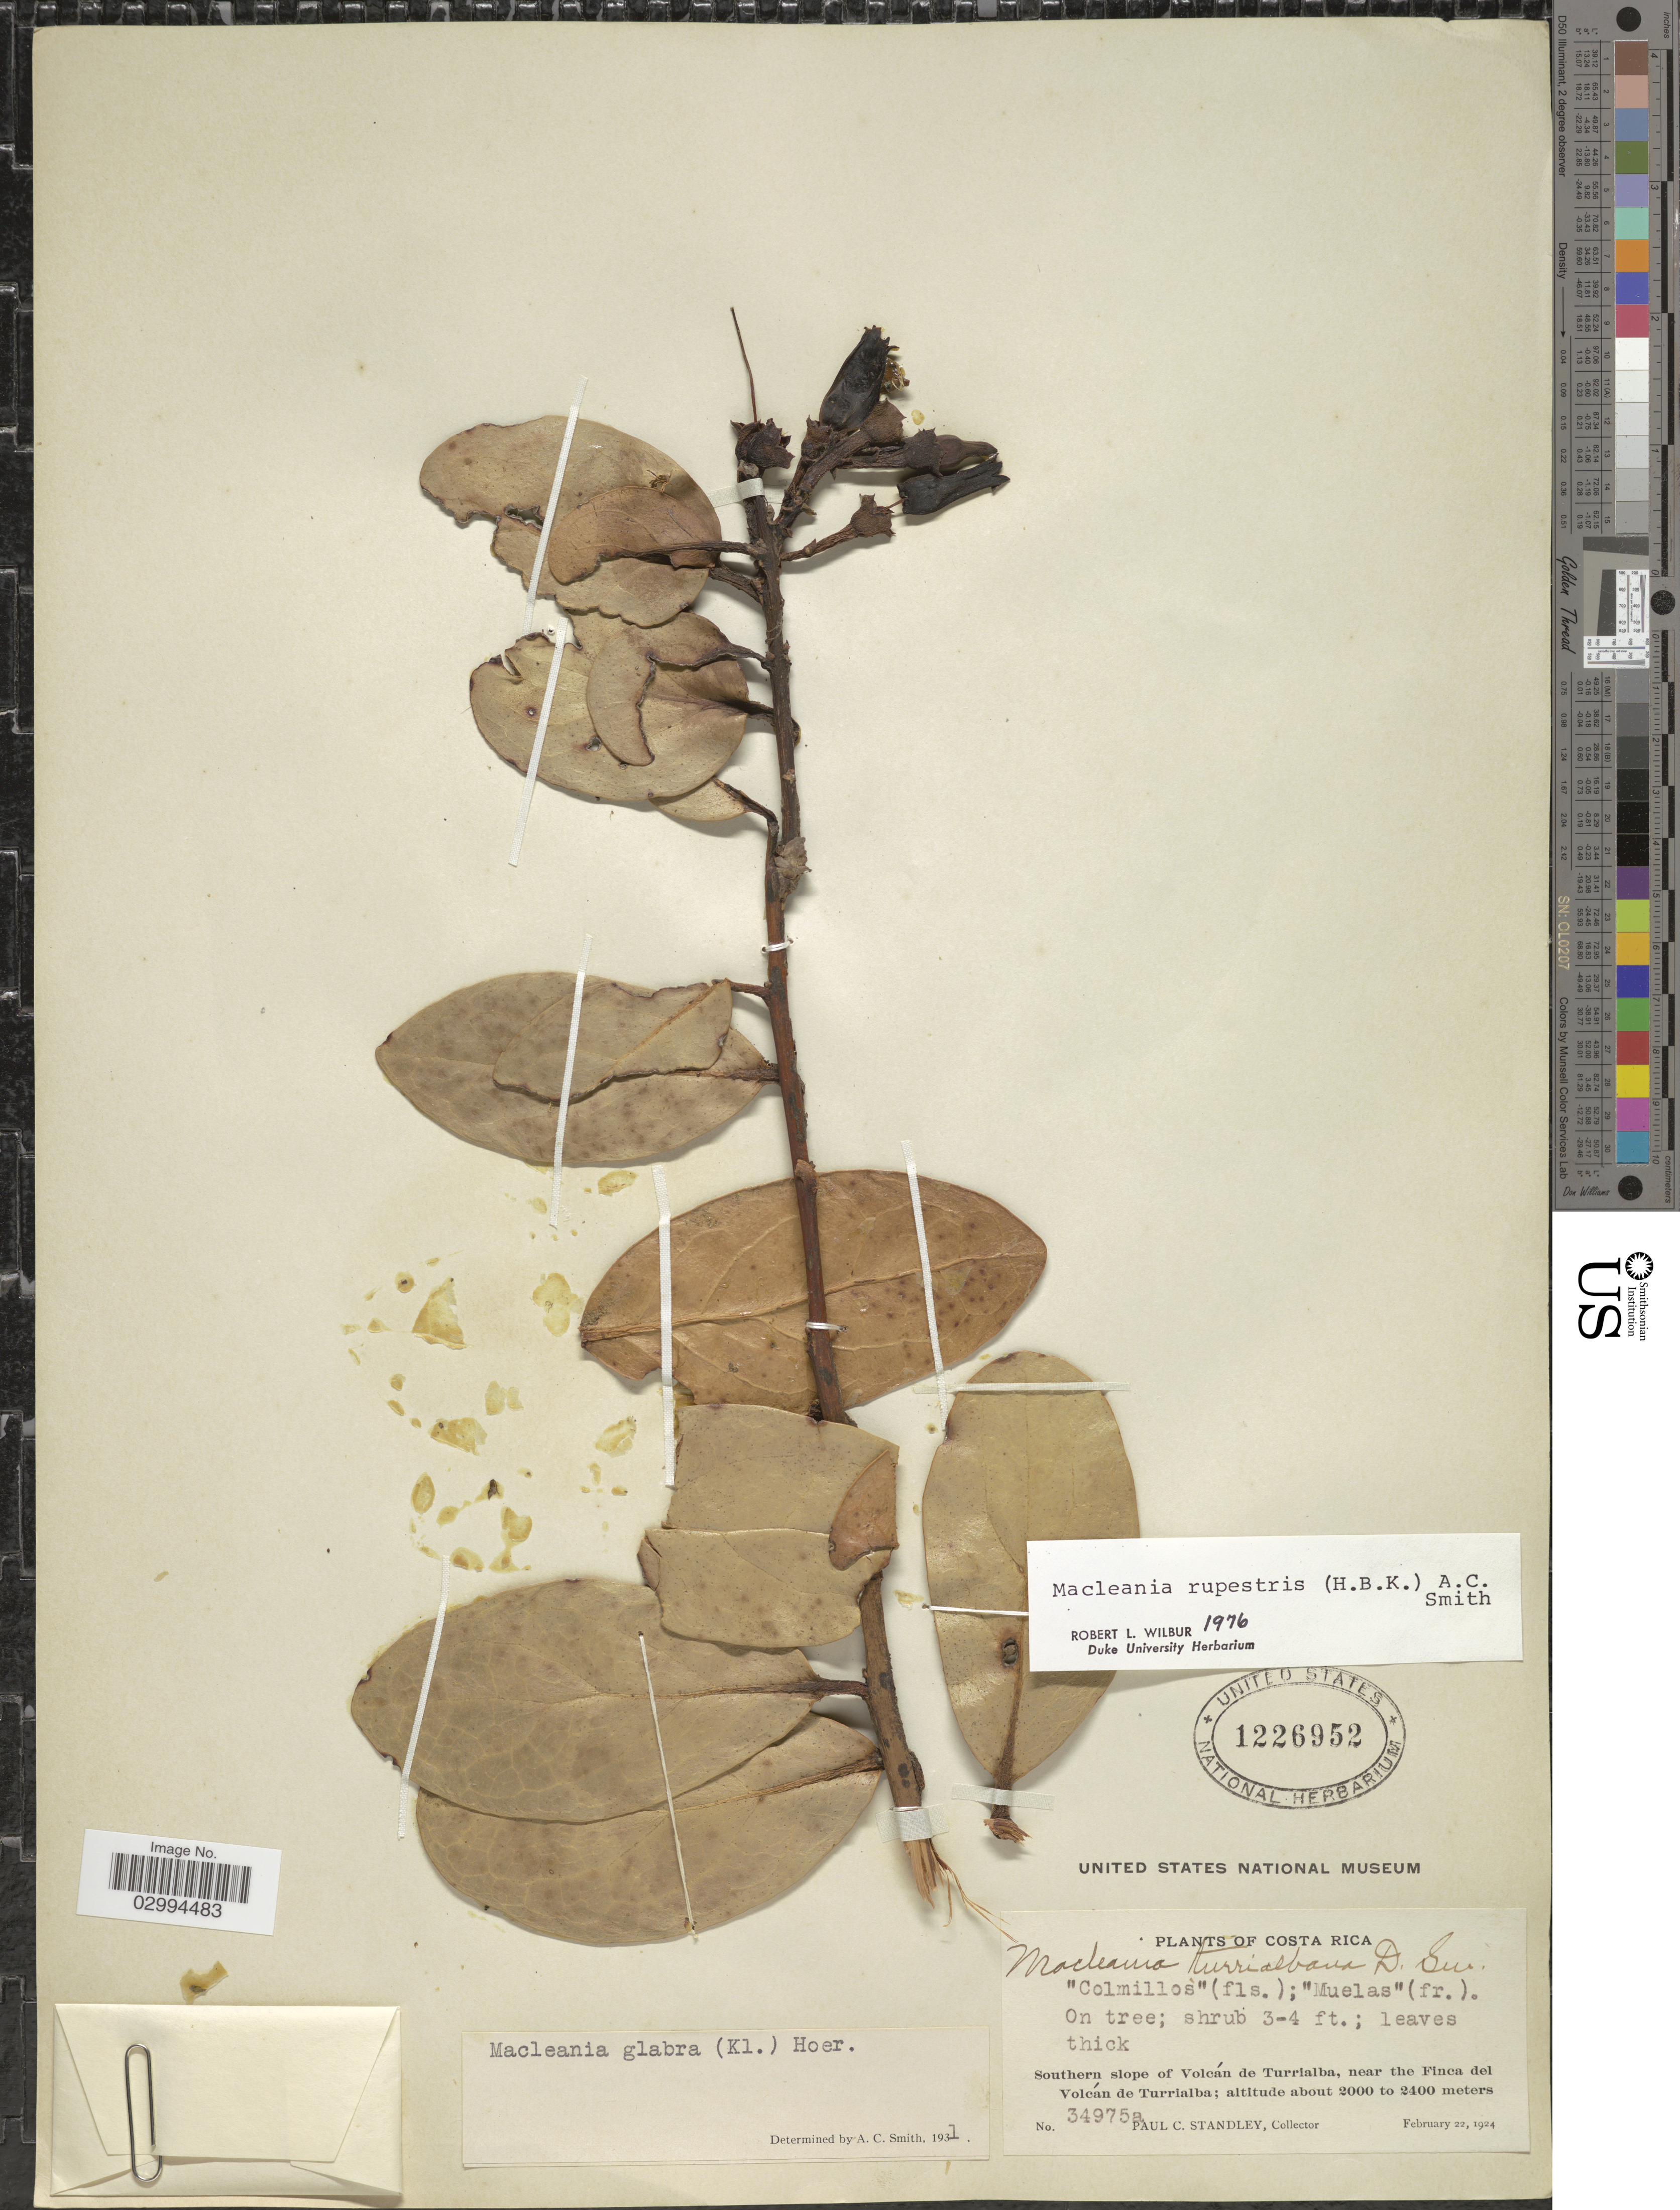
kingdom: Plantae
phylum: Tracheophyta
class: Magnoliopsida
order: Ericales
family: Ericaceae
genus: Macleania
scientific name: Macleania rupestris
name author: (Kunth) A.C. Sm.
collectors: P. C. Standley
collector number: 34975a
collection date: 1924-02-22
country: Costa Rica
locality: Southern slope of Volcán de Turrialba, near the Finca del Volcán de Turrialba.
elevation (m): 2000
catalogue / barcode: US 1226952